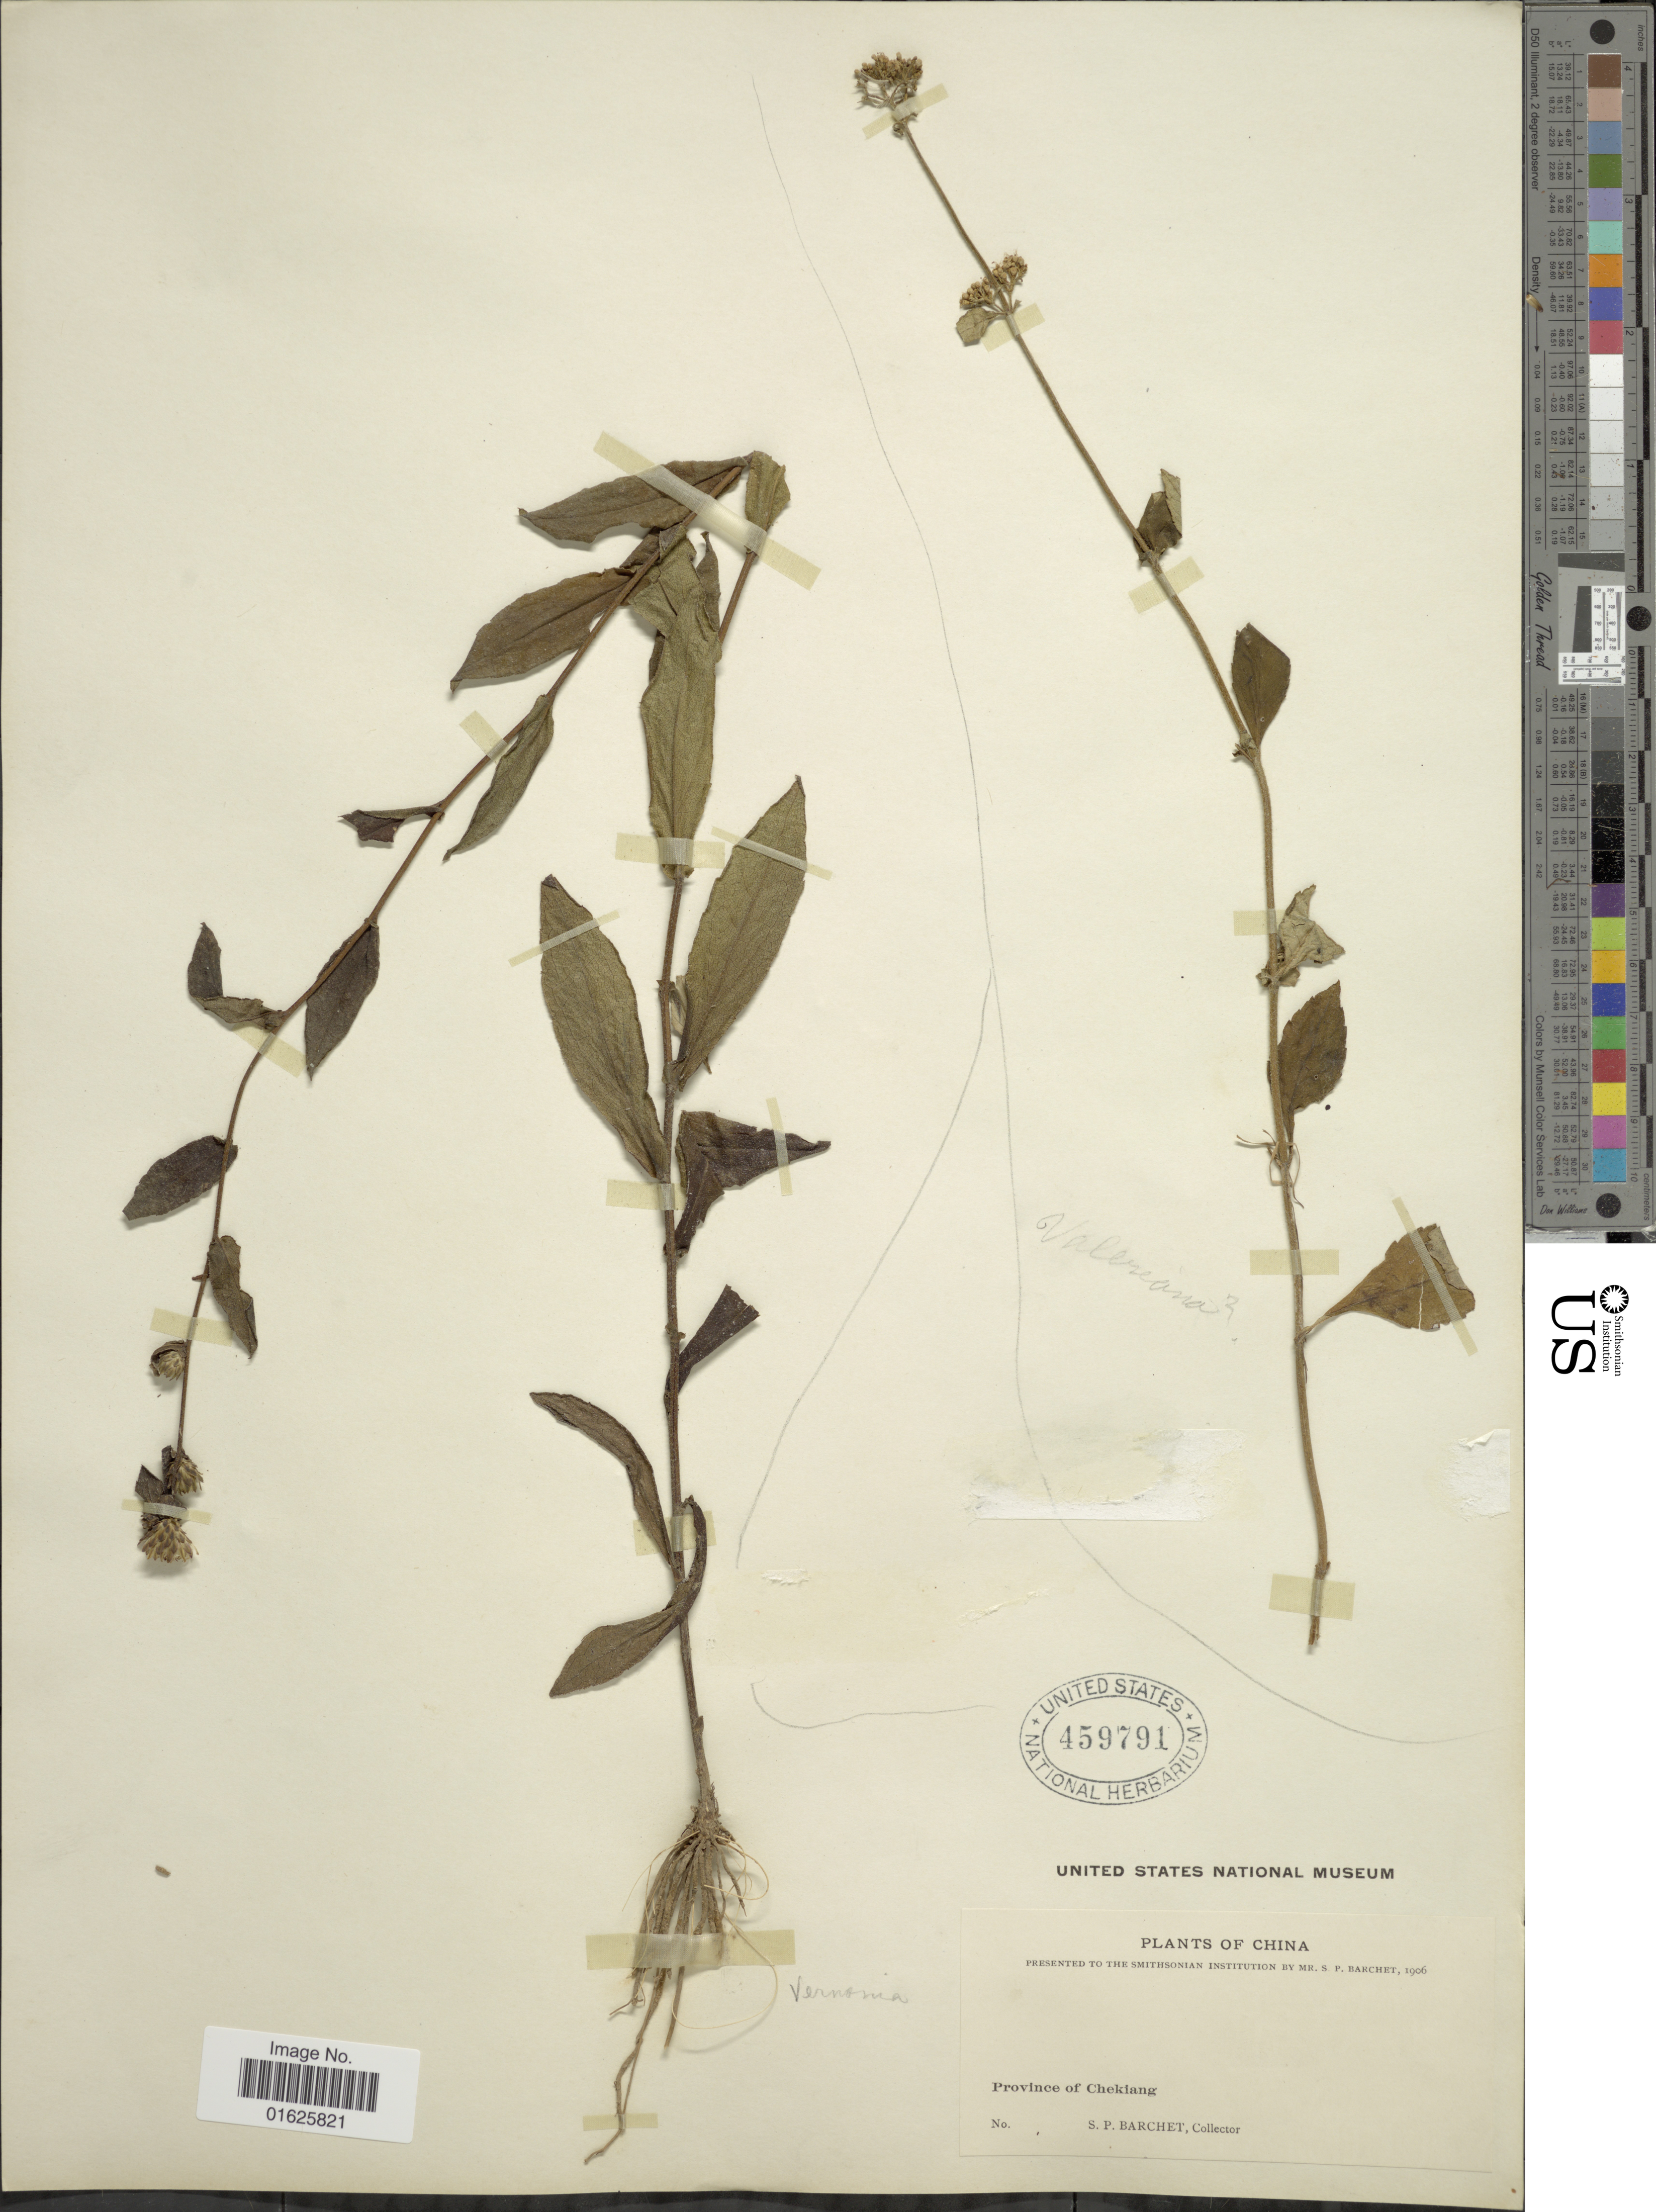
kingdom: Plantae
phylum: Tracheophyta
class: Magnoliopsida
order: Asterales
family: Asteraceae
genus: Acilepis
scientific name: Acilepis sp.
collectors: S. P. Barchet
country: China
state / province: Zhejiang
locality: Province of Chekiang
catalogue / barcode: US 459791